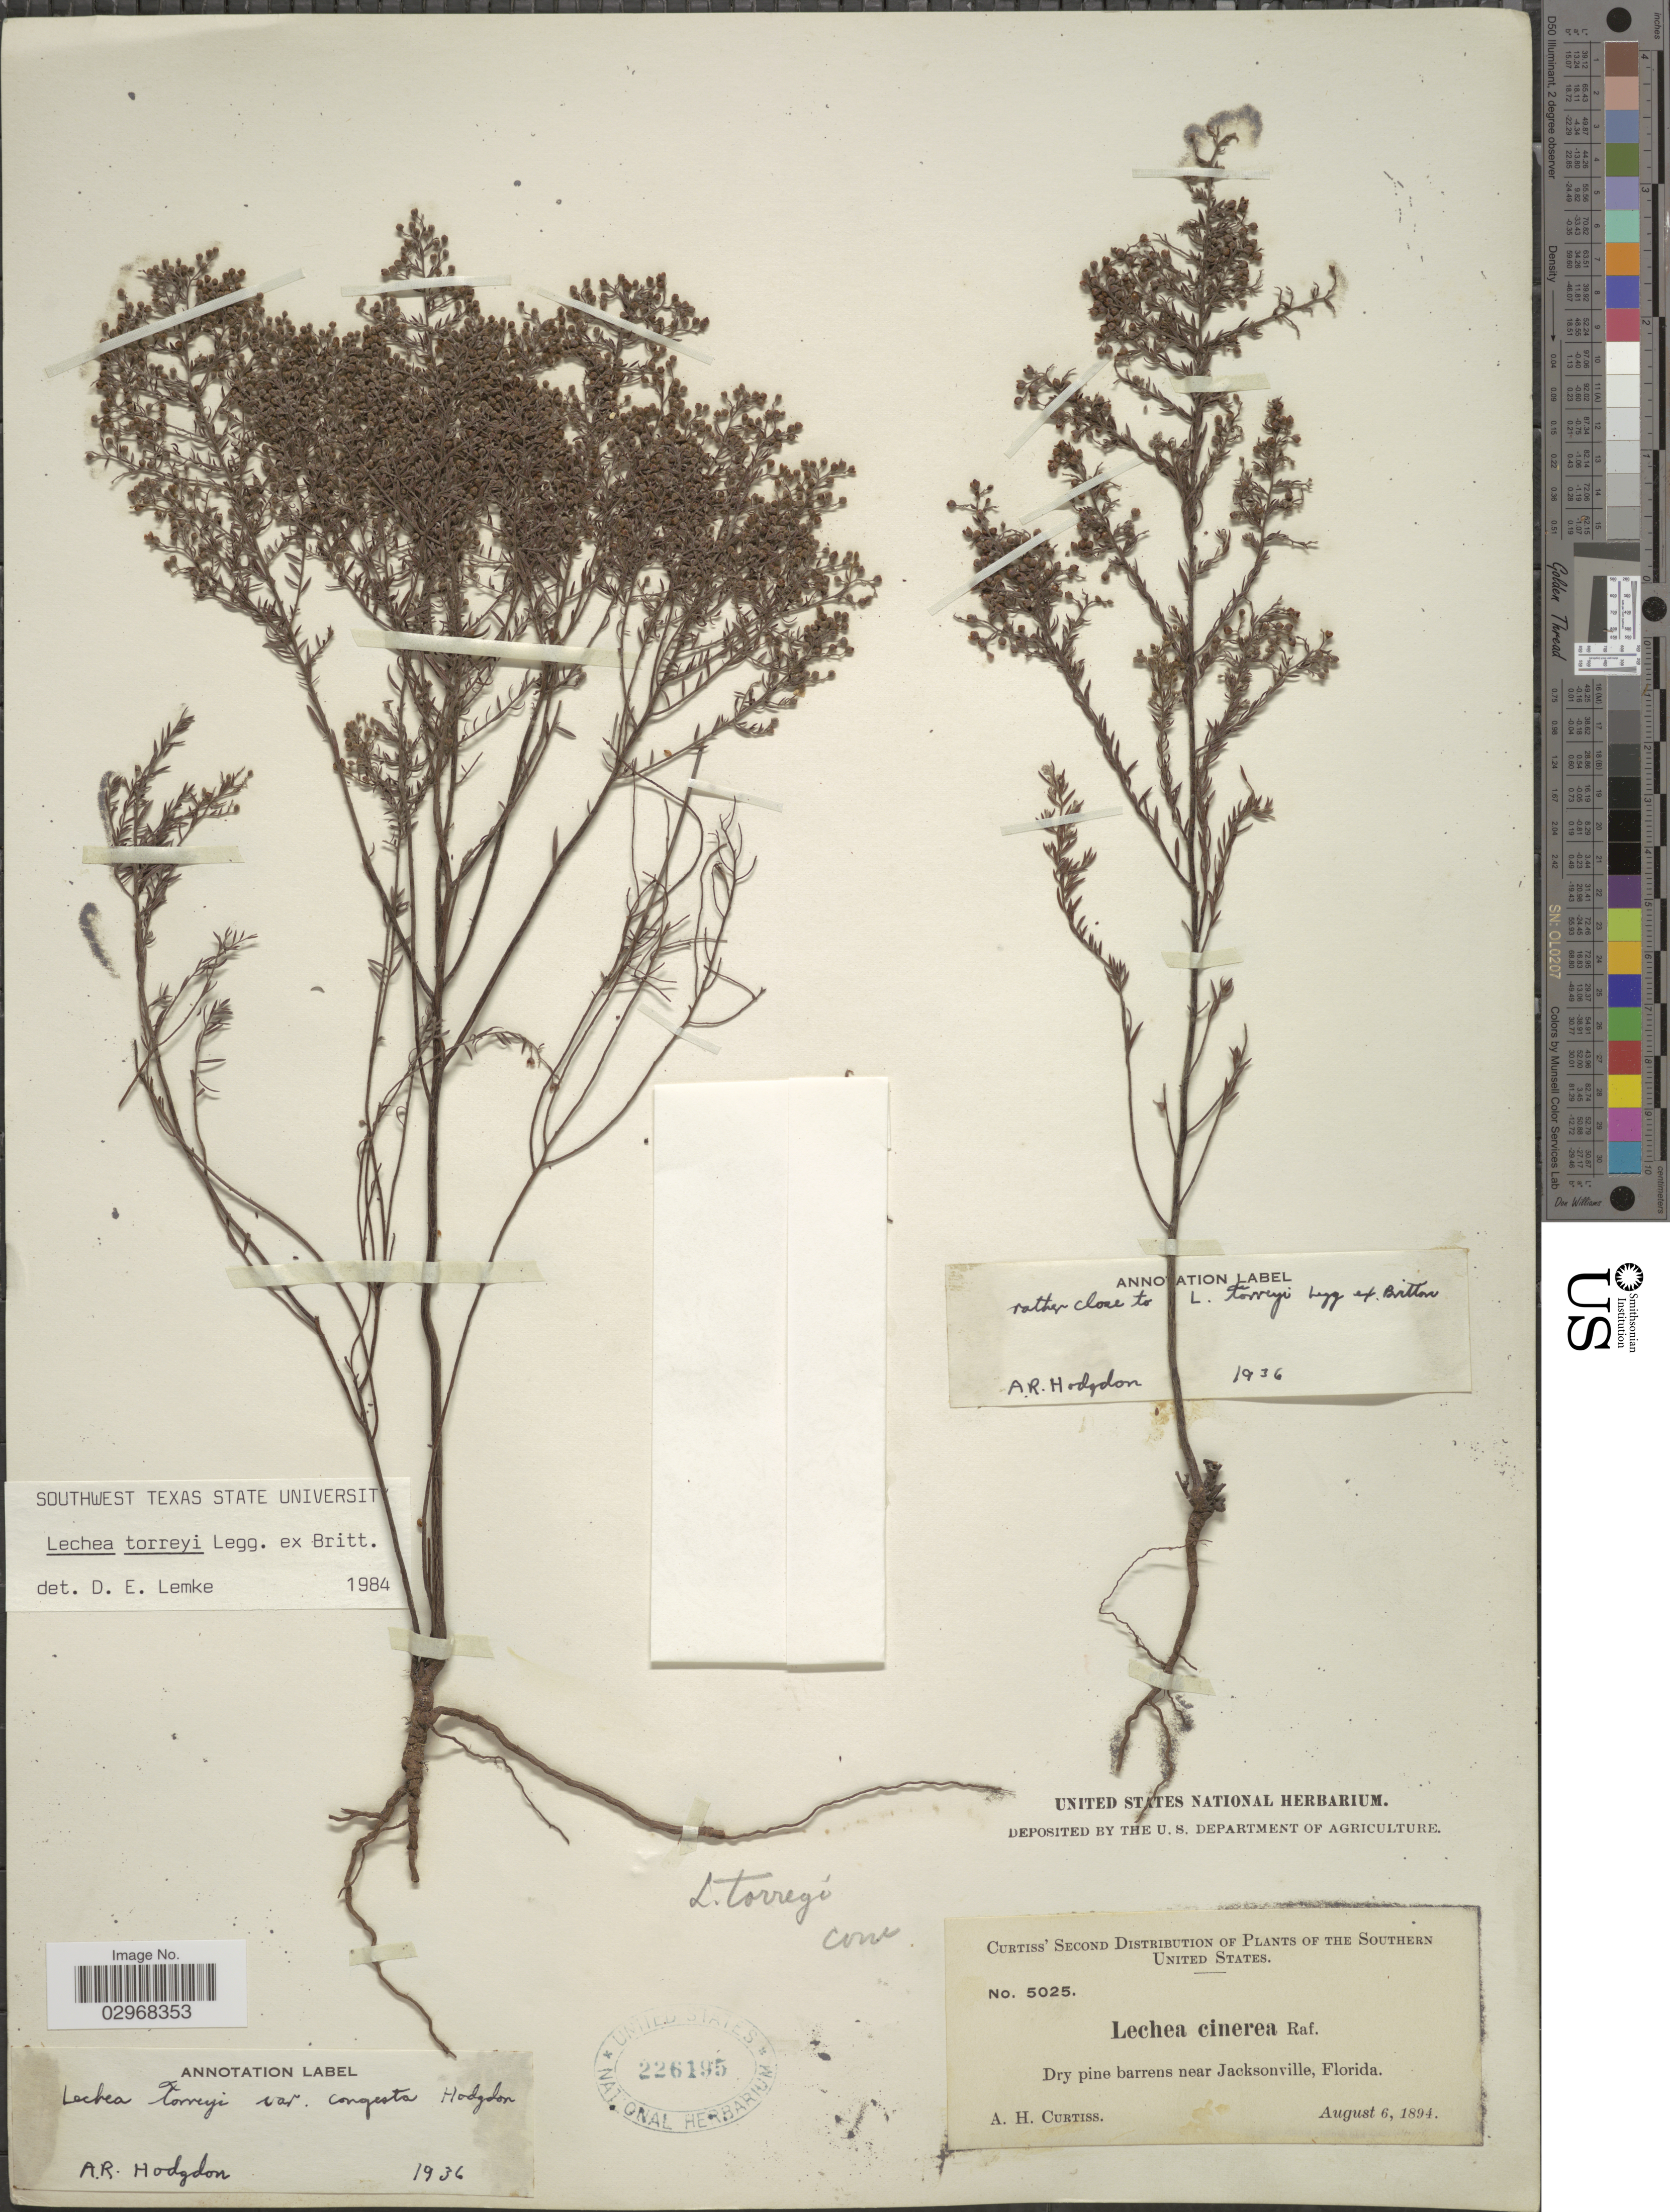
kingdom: Plantae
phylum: Tracheophyta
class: Magnoliopsida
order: Malvales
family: Cistaceae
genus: Lechea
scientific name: Lechea torreyi var. congesta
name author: Hodgdon ex D. E. Lemke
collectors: A. H. Curtiss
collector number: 5025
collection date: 1894-08-06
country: United States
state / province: Florida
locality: Dry pine barrens near Jacksonville.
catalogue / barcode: US 226195